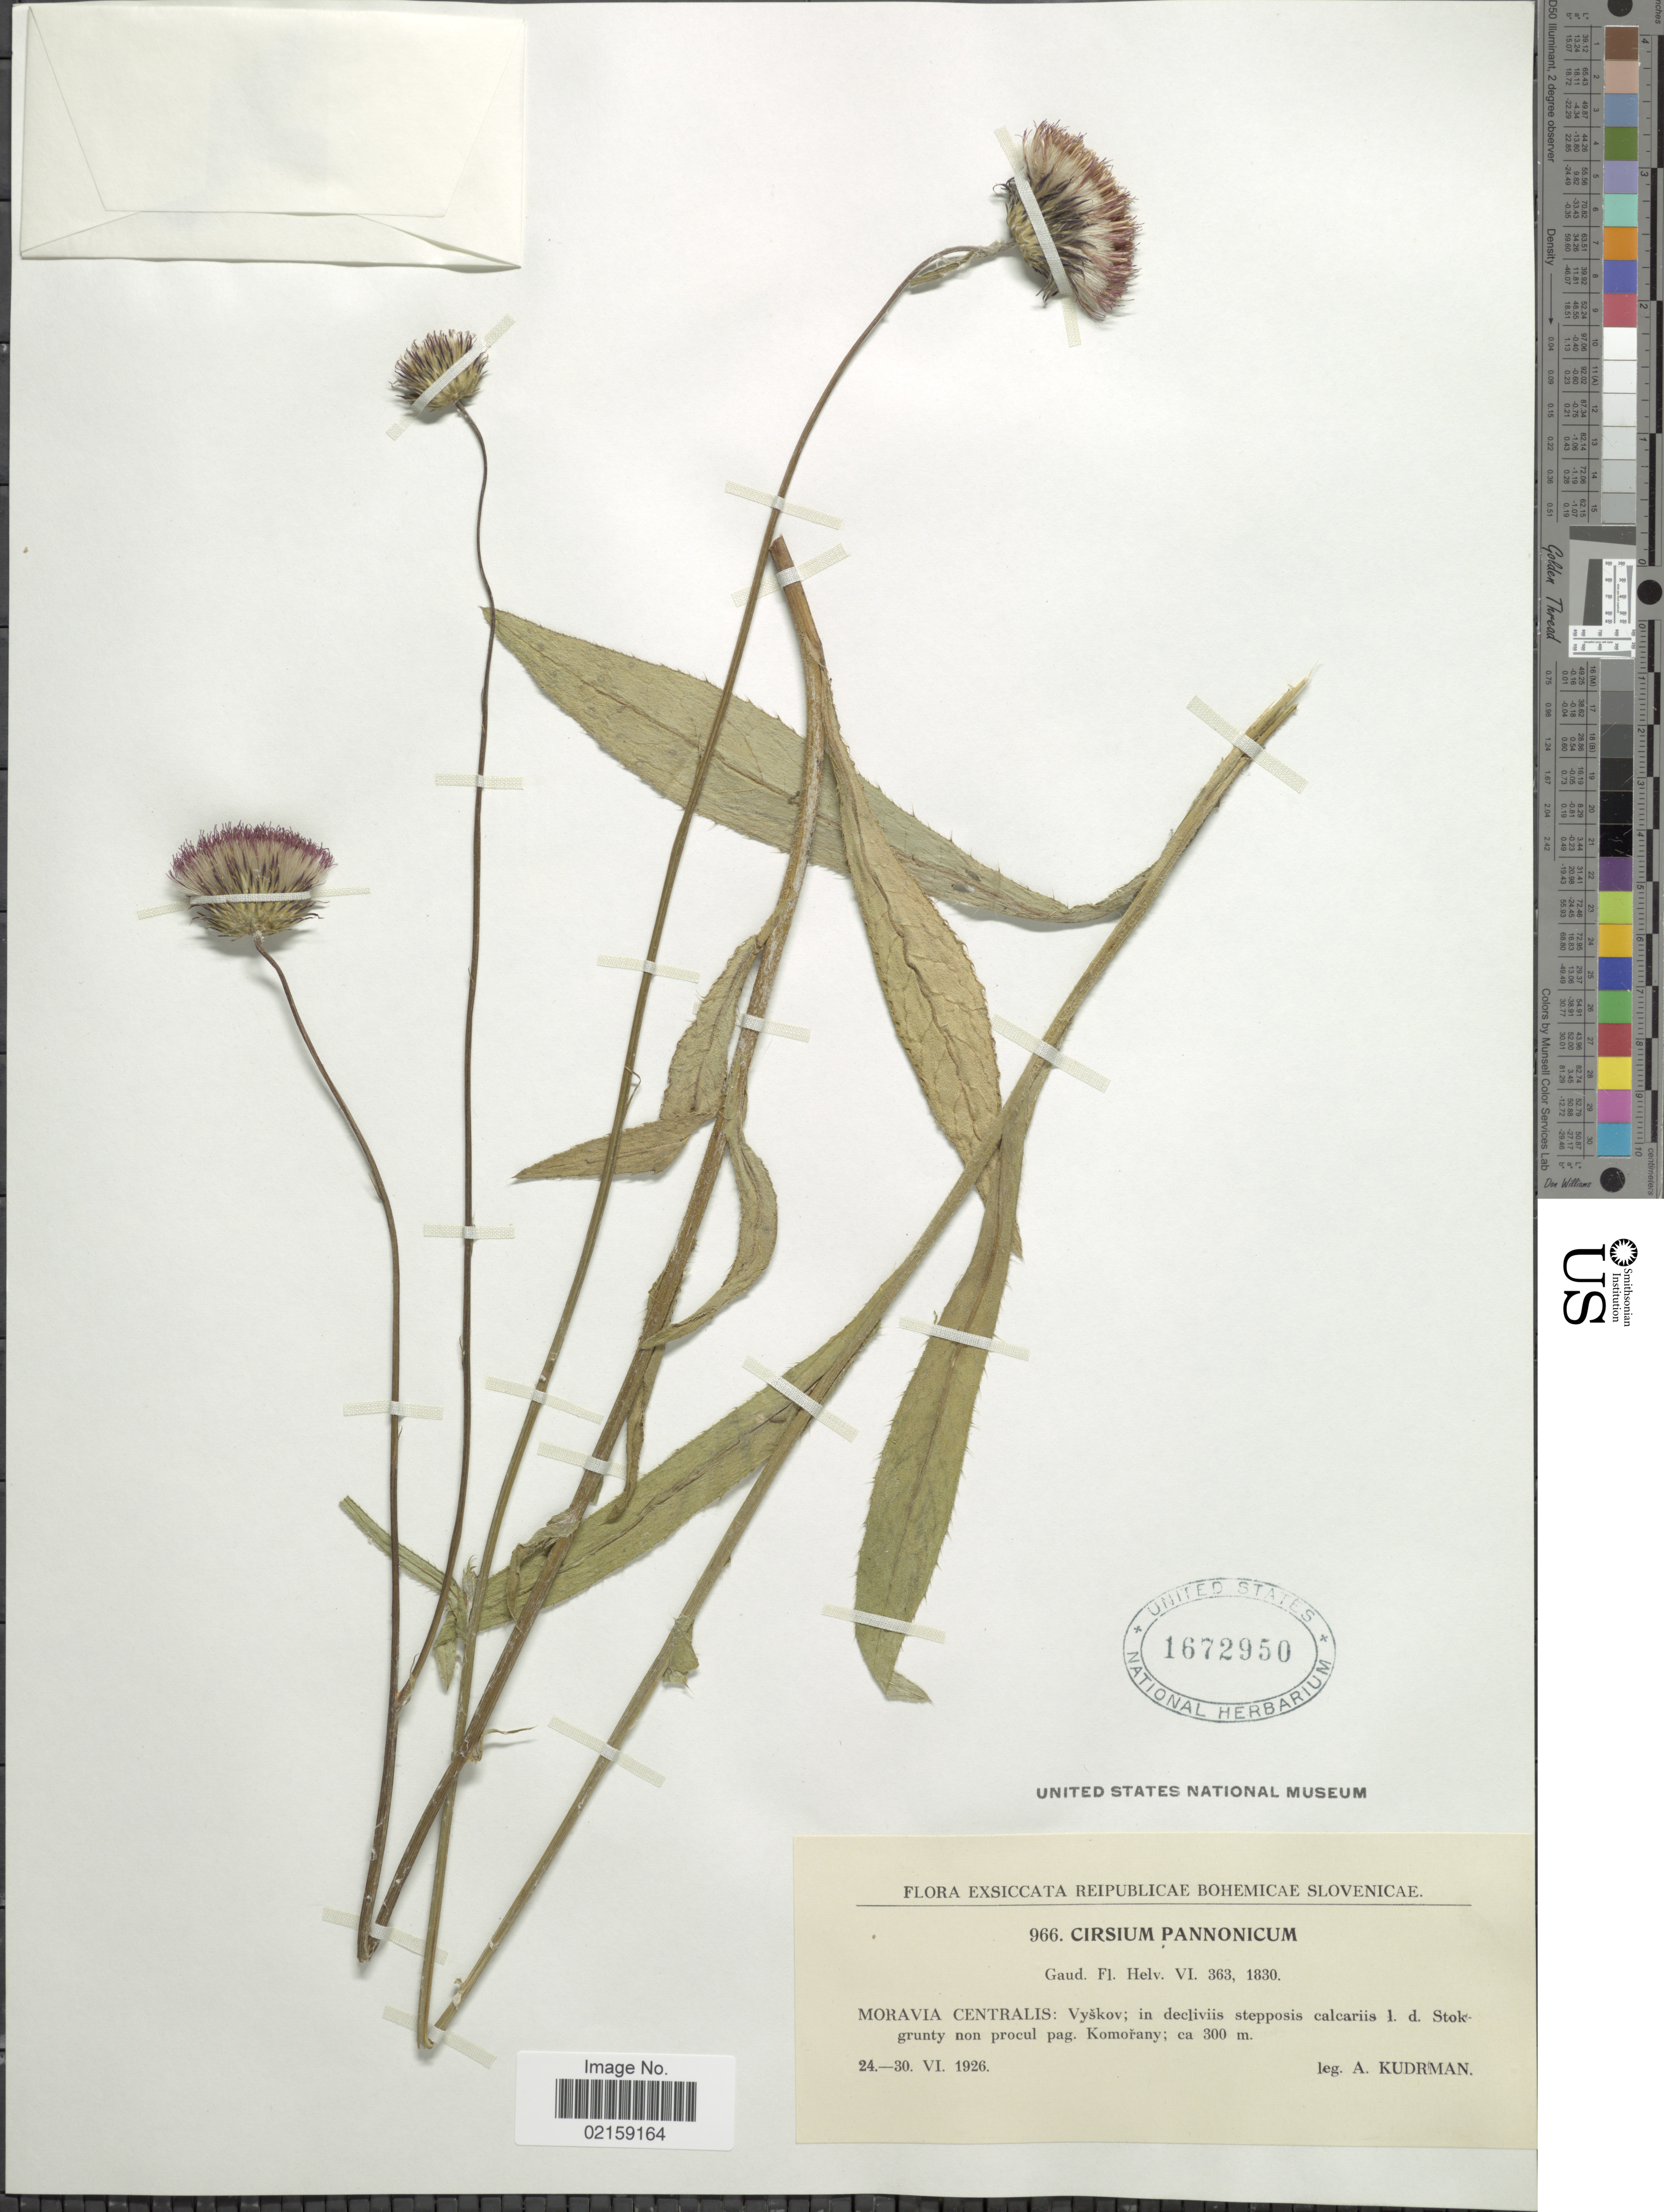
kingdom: Plantae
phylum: Tracheophyta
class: Magnoliopsida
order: Asterales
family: Asteraceae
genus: Cirsium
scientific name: Cirsium pannonicum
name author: (L. f.) Link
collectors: A. Kudrman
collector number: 966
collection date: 1926-06-24/1926-06-30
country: Czechia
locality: Moravia Centralis: Vyskov; in decliviis stepposis calcariis l. d. Stokgrunty non procul pag. Komorany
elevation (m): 300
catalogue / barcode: US 1672950